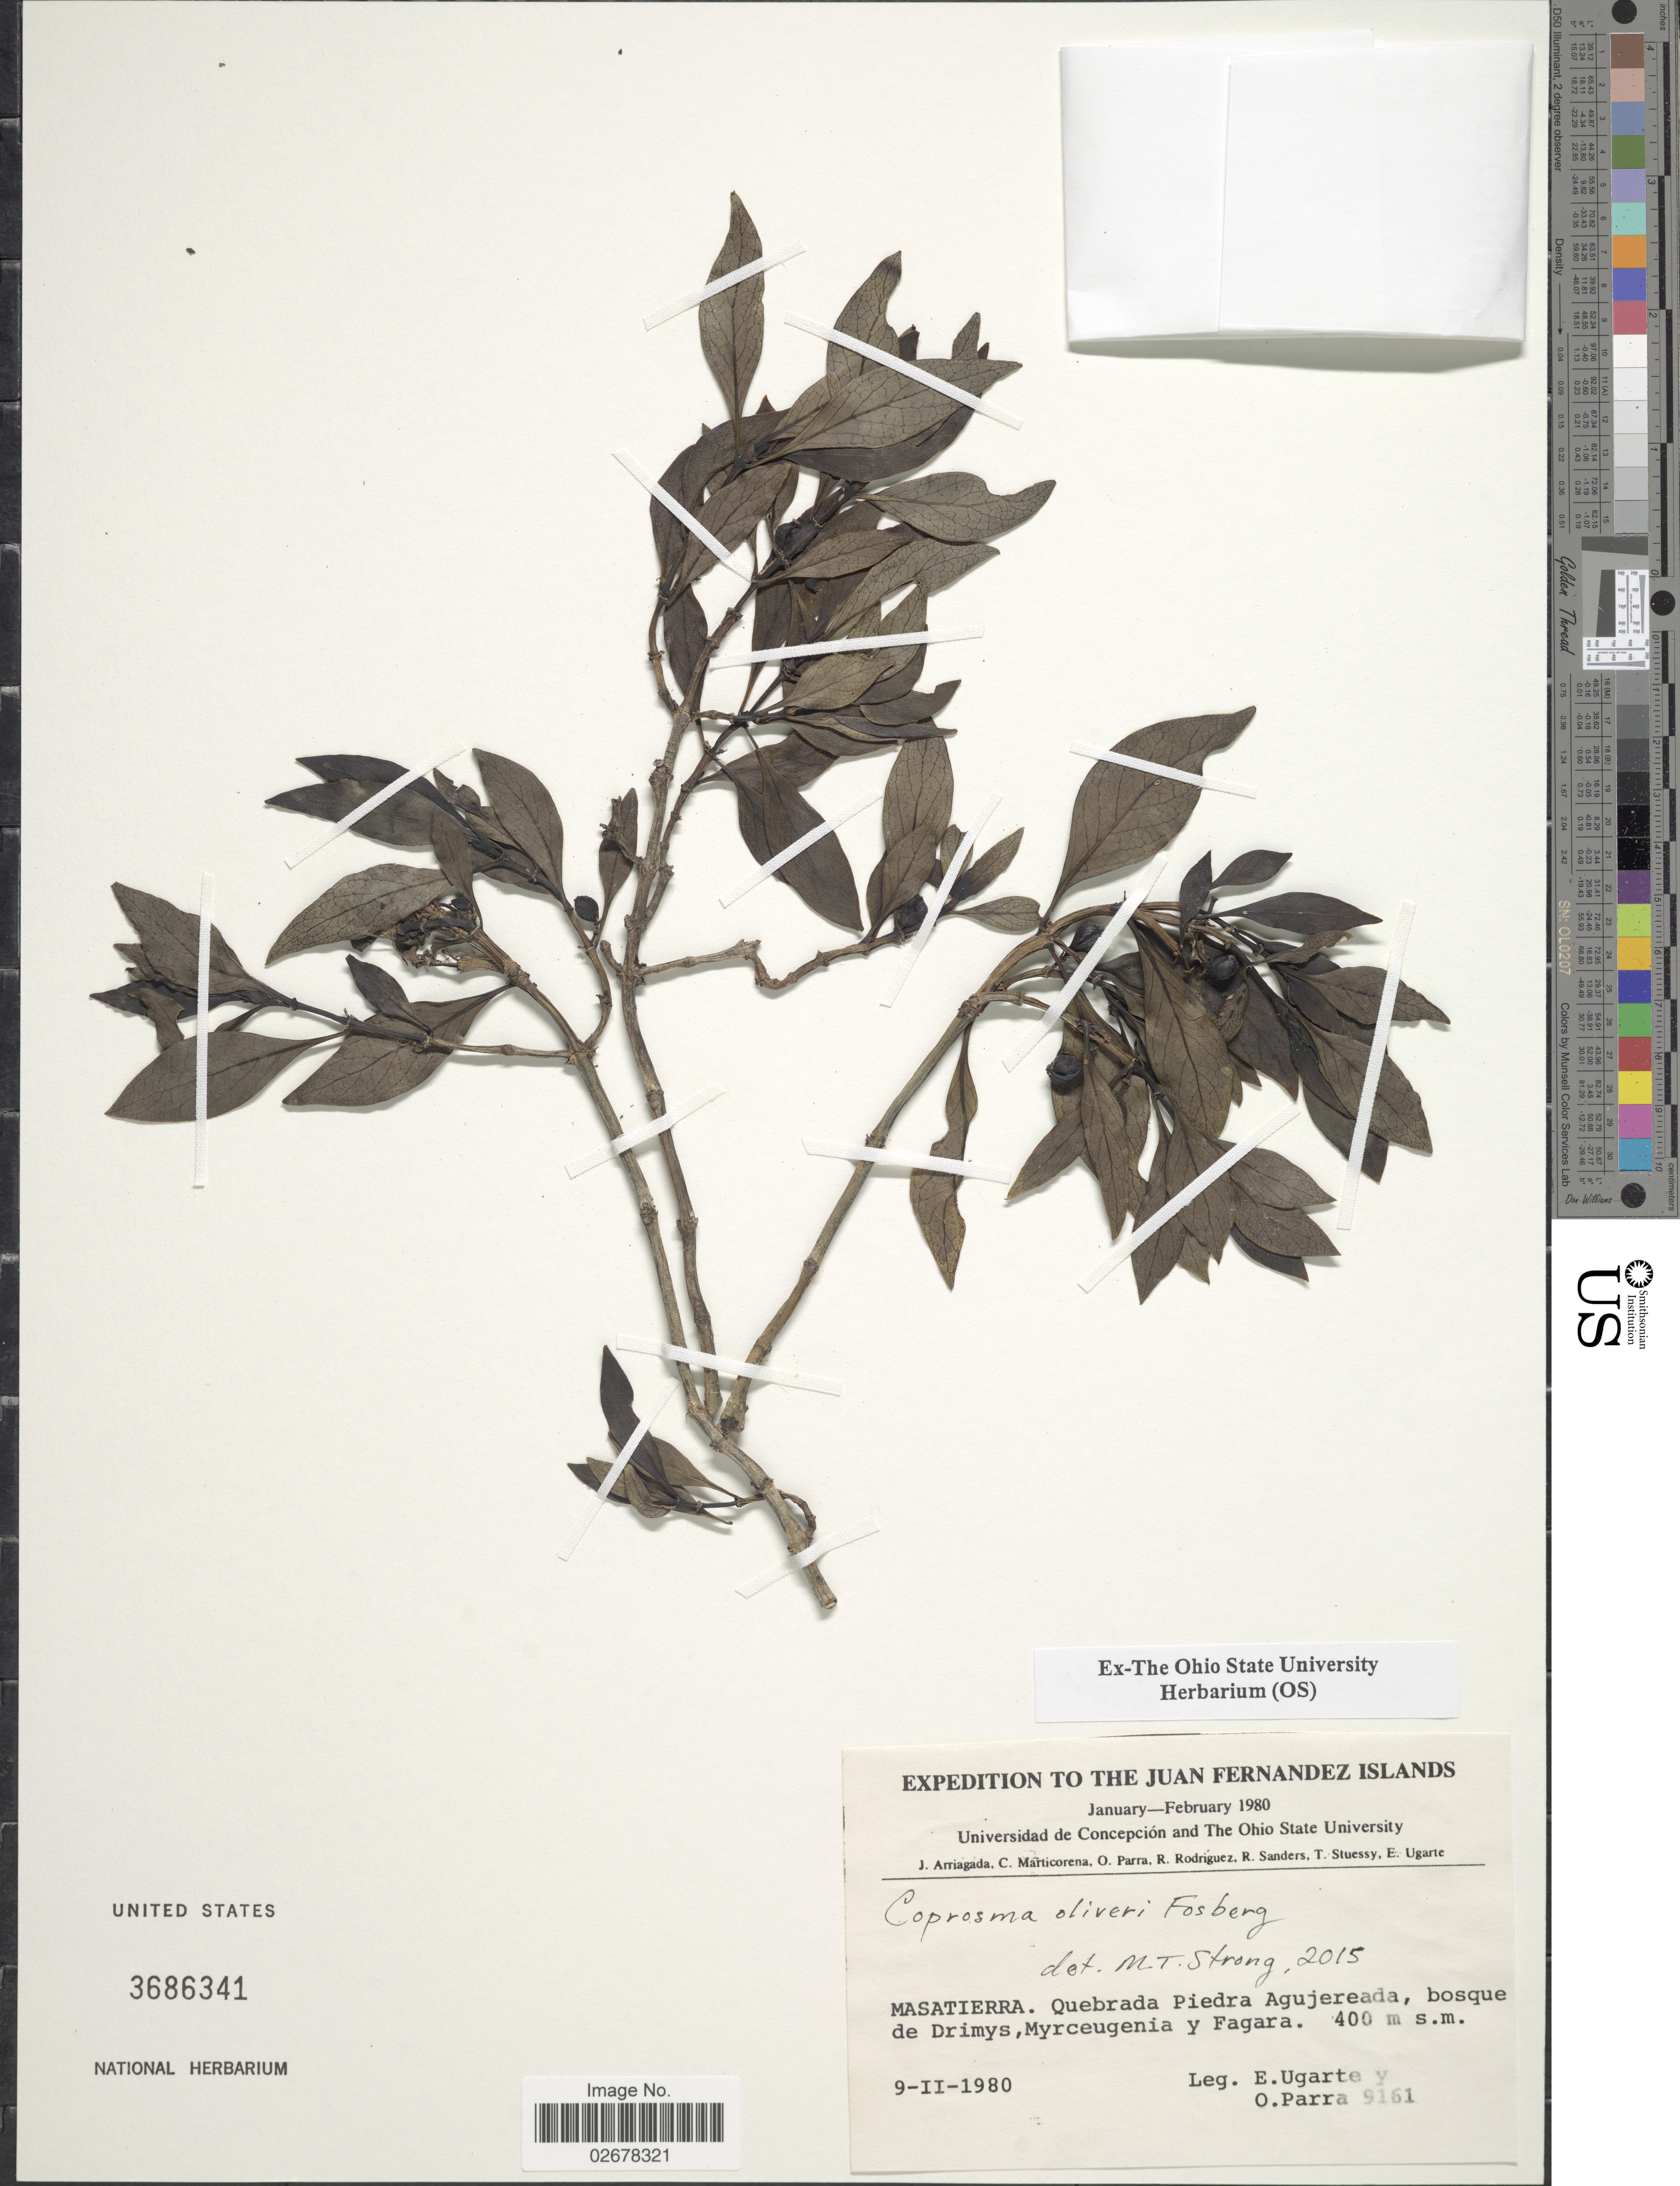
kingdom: Plantae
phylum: Tracheophyta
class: Magnoliopsida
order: Gentianales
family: Rubiaceae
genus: Coprosma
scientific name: Coprosma oliveri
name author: Fosberg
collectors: E. Ugarte & O. Parra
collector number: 9161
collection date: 1980-02-09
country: Chile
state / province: Valparaíso (V)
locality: The Juan Fernandez Islands, Masatierra, Quebrada Piedra Agujereada.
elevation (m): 400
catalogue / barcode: US 3686341